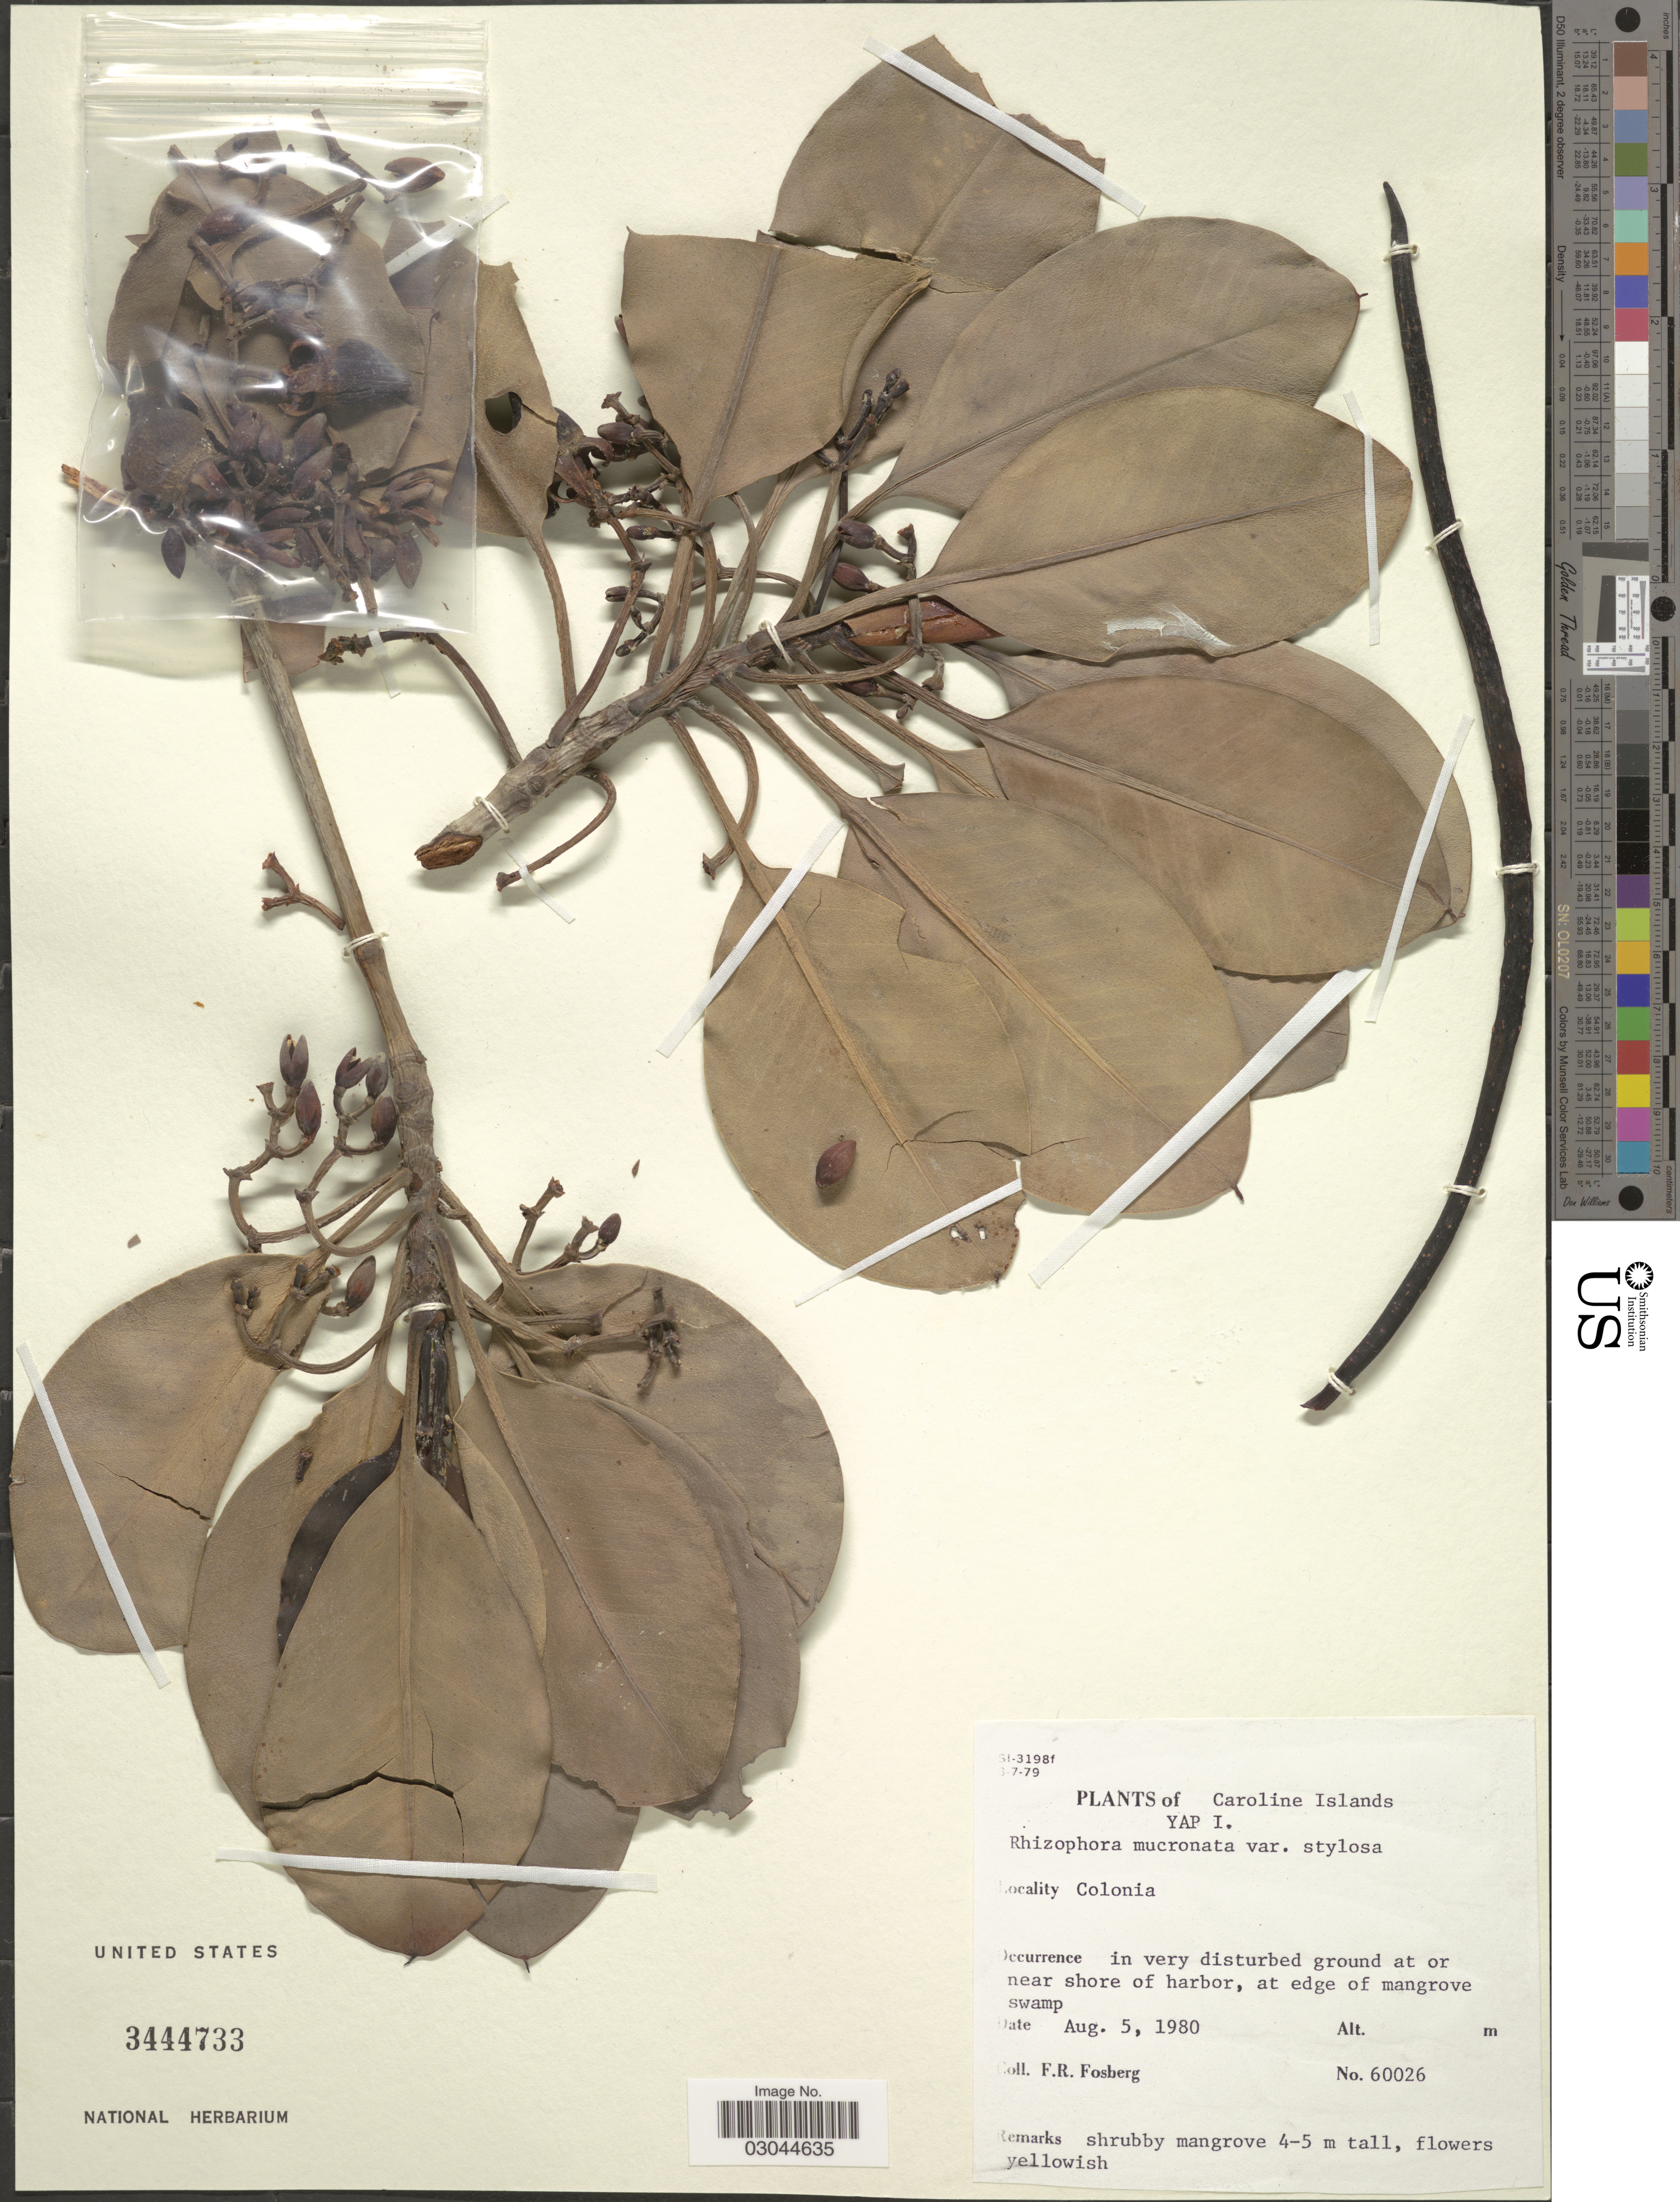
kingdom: Plantae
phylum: Tracheophyta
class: Magnoliopsida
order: Malpighiales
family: Rhizophoraceae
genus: Rhizophora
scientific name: Rhizophora mucronata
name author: Lam.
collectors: F. R. Fosberg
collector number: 60026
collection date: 1980-08-05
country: Micronesia, Federated States of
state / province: Yap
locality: Caroline Islands. Yap I. Colonia, in very disturbed ground at or near shore of harbor, at edge of mangrove swamp.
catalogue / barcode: US 3444733